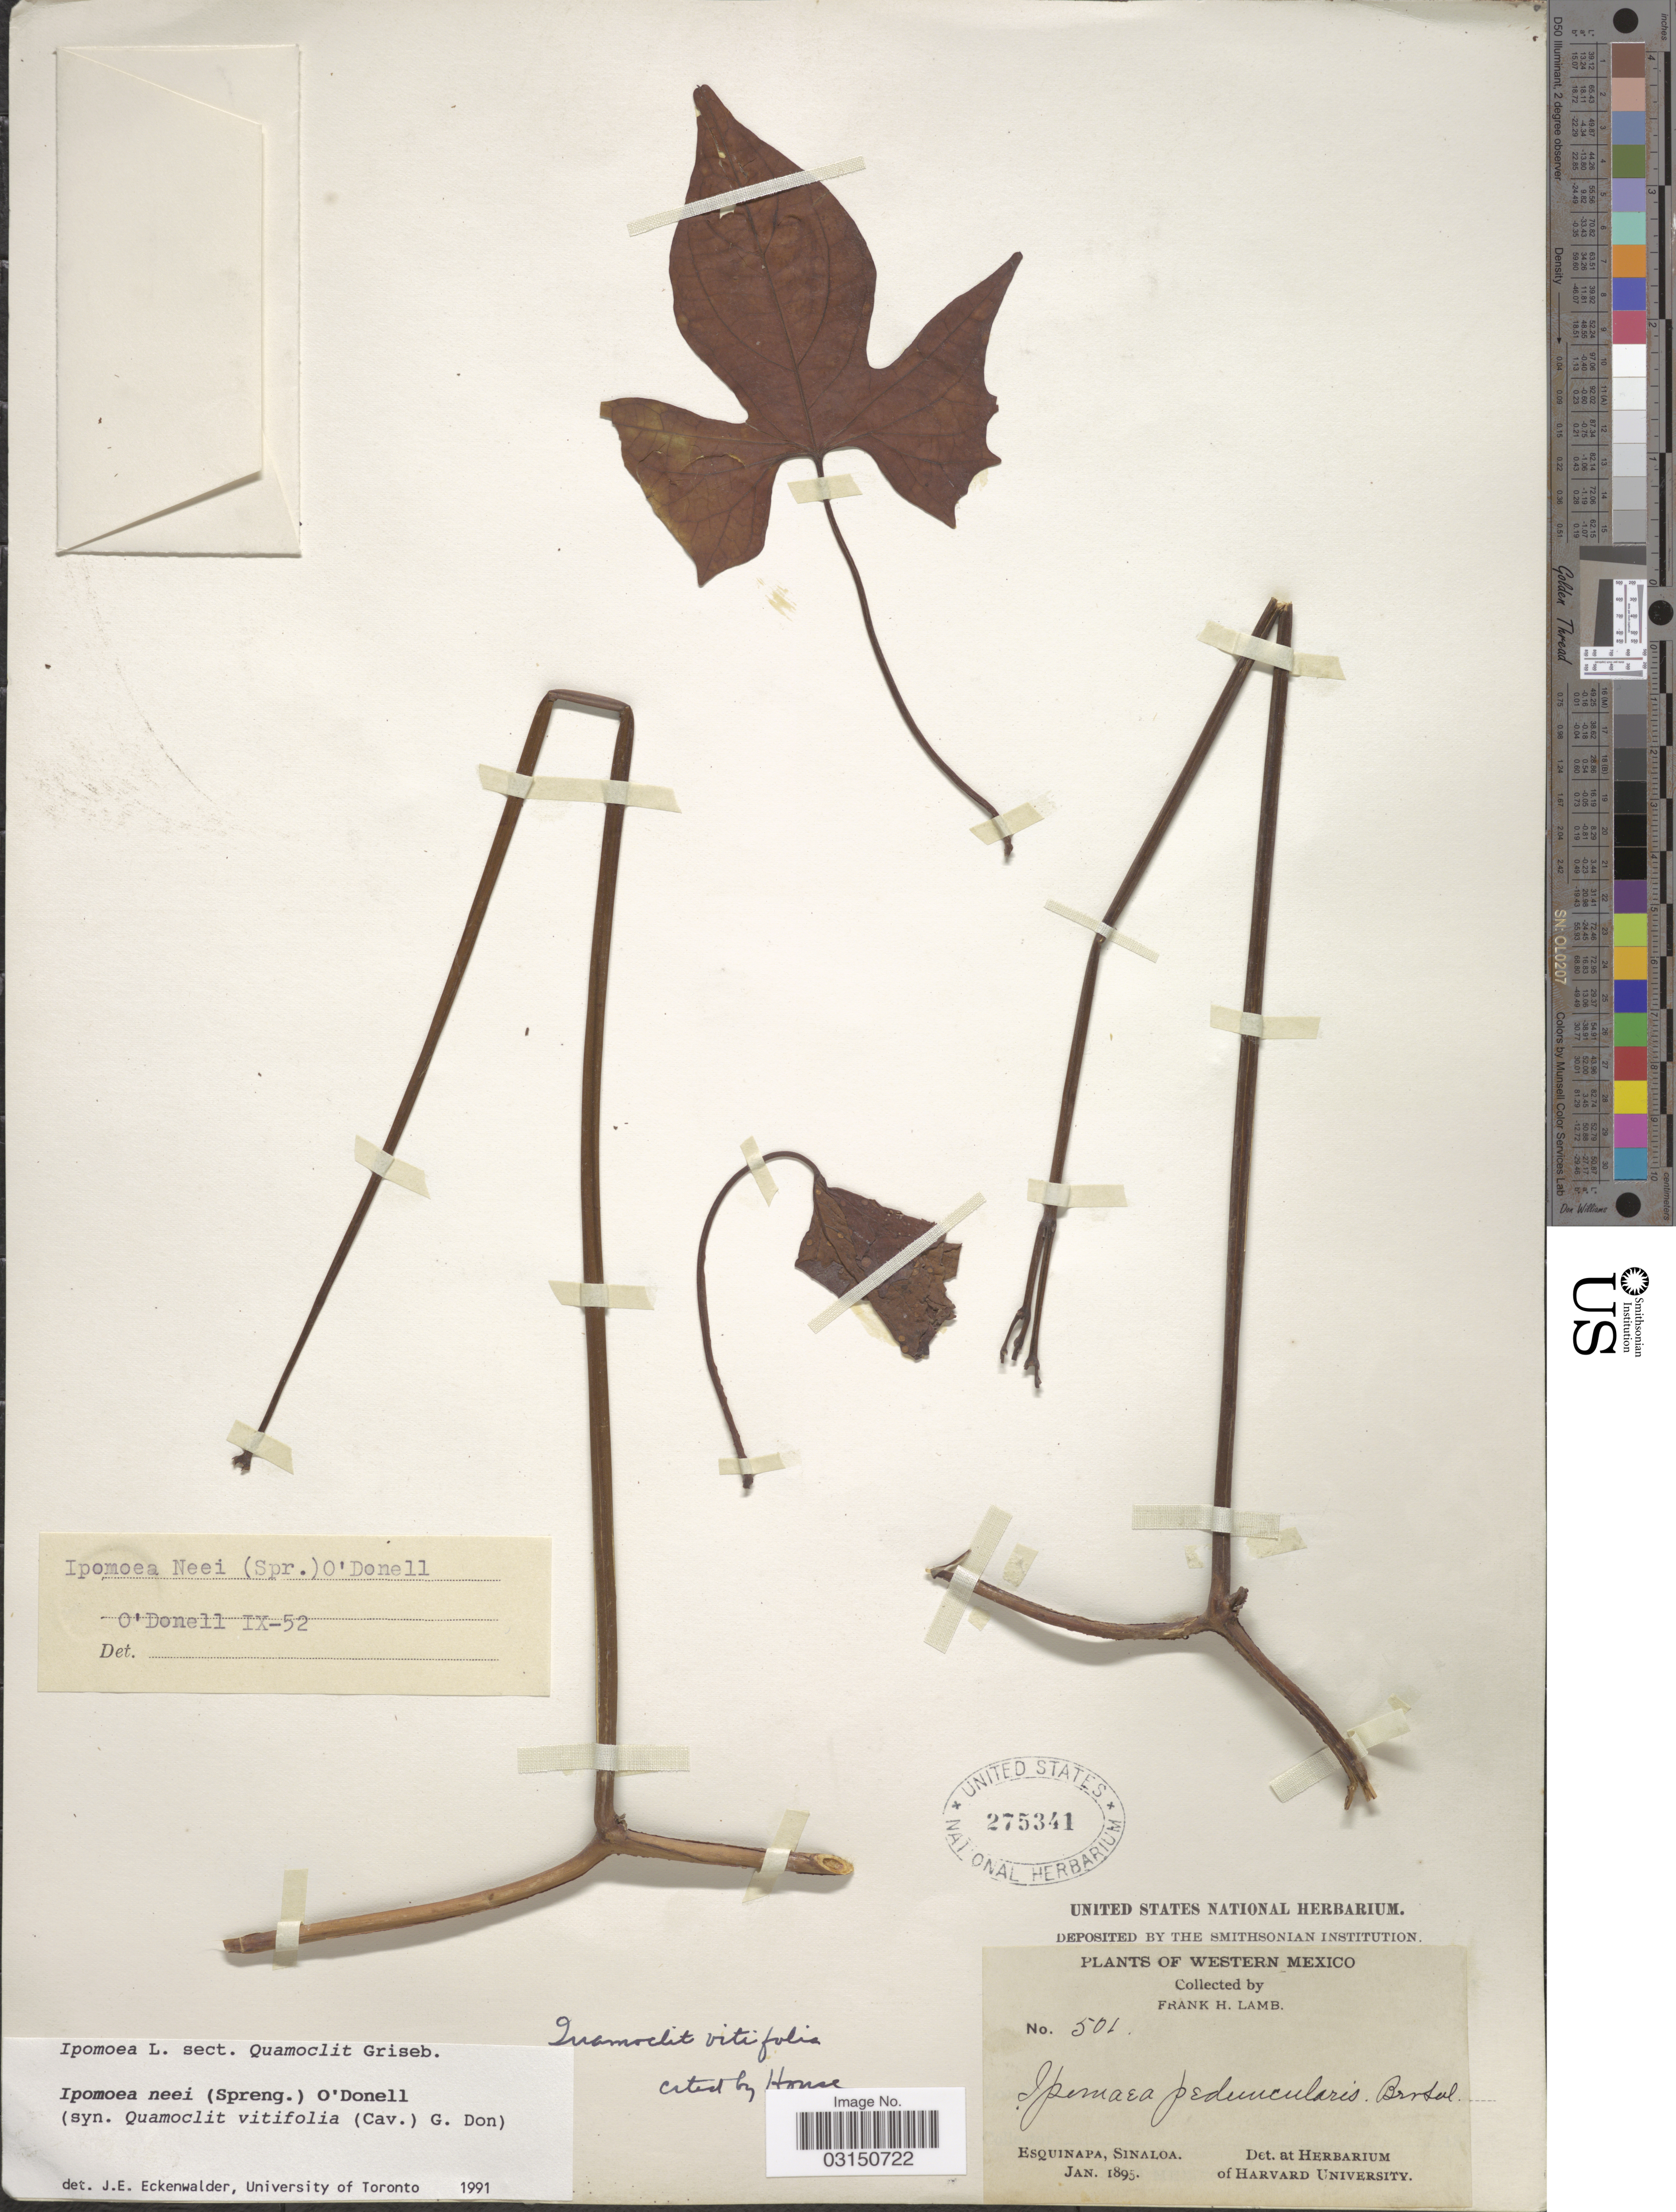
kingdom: Plantae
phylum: Tracheophyta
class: Magnoliopsida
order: Solanales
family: Convolvulaceae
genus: Ipomoea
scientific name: Ipomoea neei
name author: (Spreng.) O'Donell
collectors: F. H. Lamb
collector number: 501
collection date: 1895-01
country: Mexico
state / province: Sinaloa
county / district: Escuinapa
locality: Escuinapa.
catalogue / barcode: US 275341